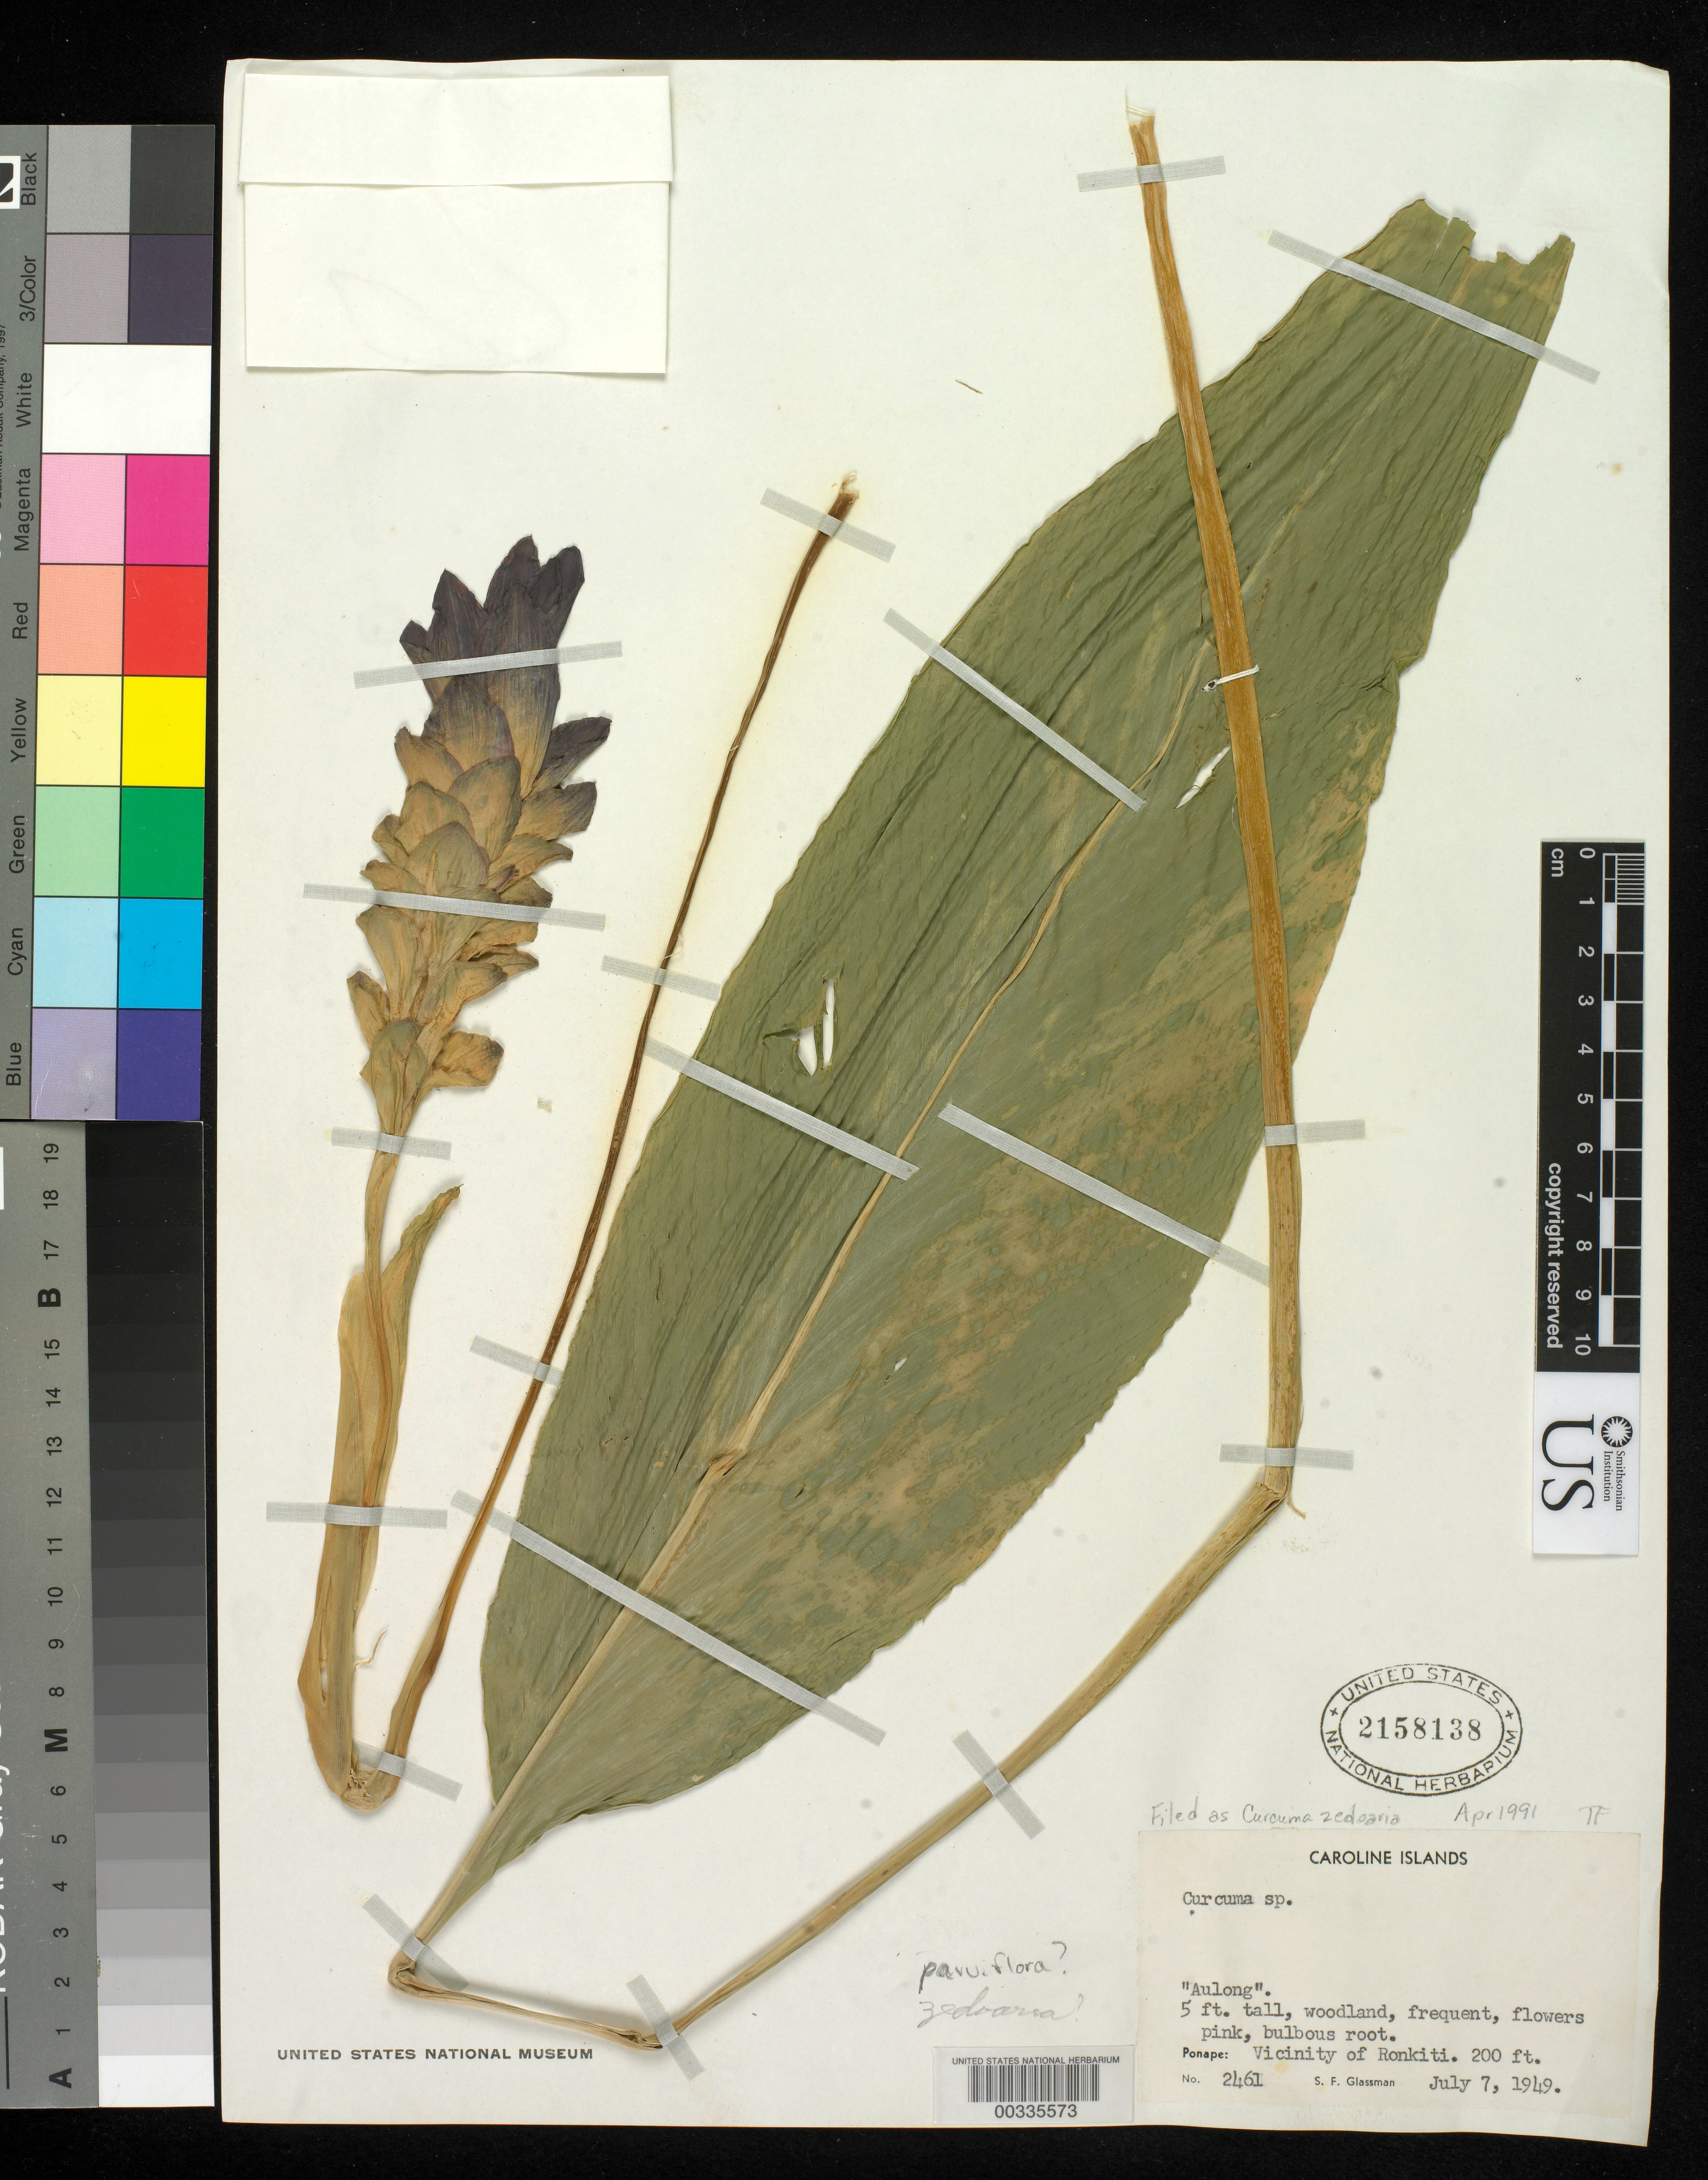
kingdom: Plantae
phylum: Tracheophyta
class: Liliopsida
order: Zingiberales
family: Zingiberaceae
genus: Curcuma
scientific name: Curcuma zedoaria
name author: (Christm.) Roscoe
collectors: S. F. Glassman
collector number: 2461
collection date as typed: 07 Jul 1949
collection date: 1949-07-07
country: Micronesia, Federated States of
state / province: Pohnpei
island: Pohnpei [Ponape]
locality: Vicinity of Ronkiti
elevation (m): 61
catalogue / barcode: US 2158138